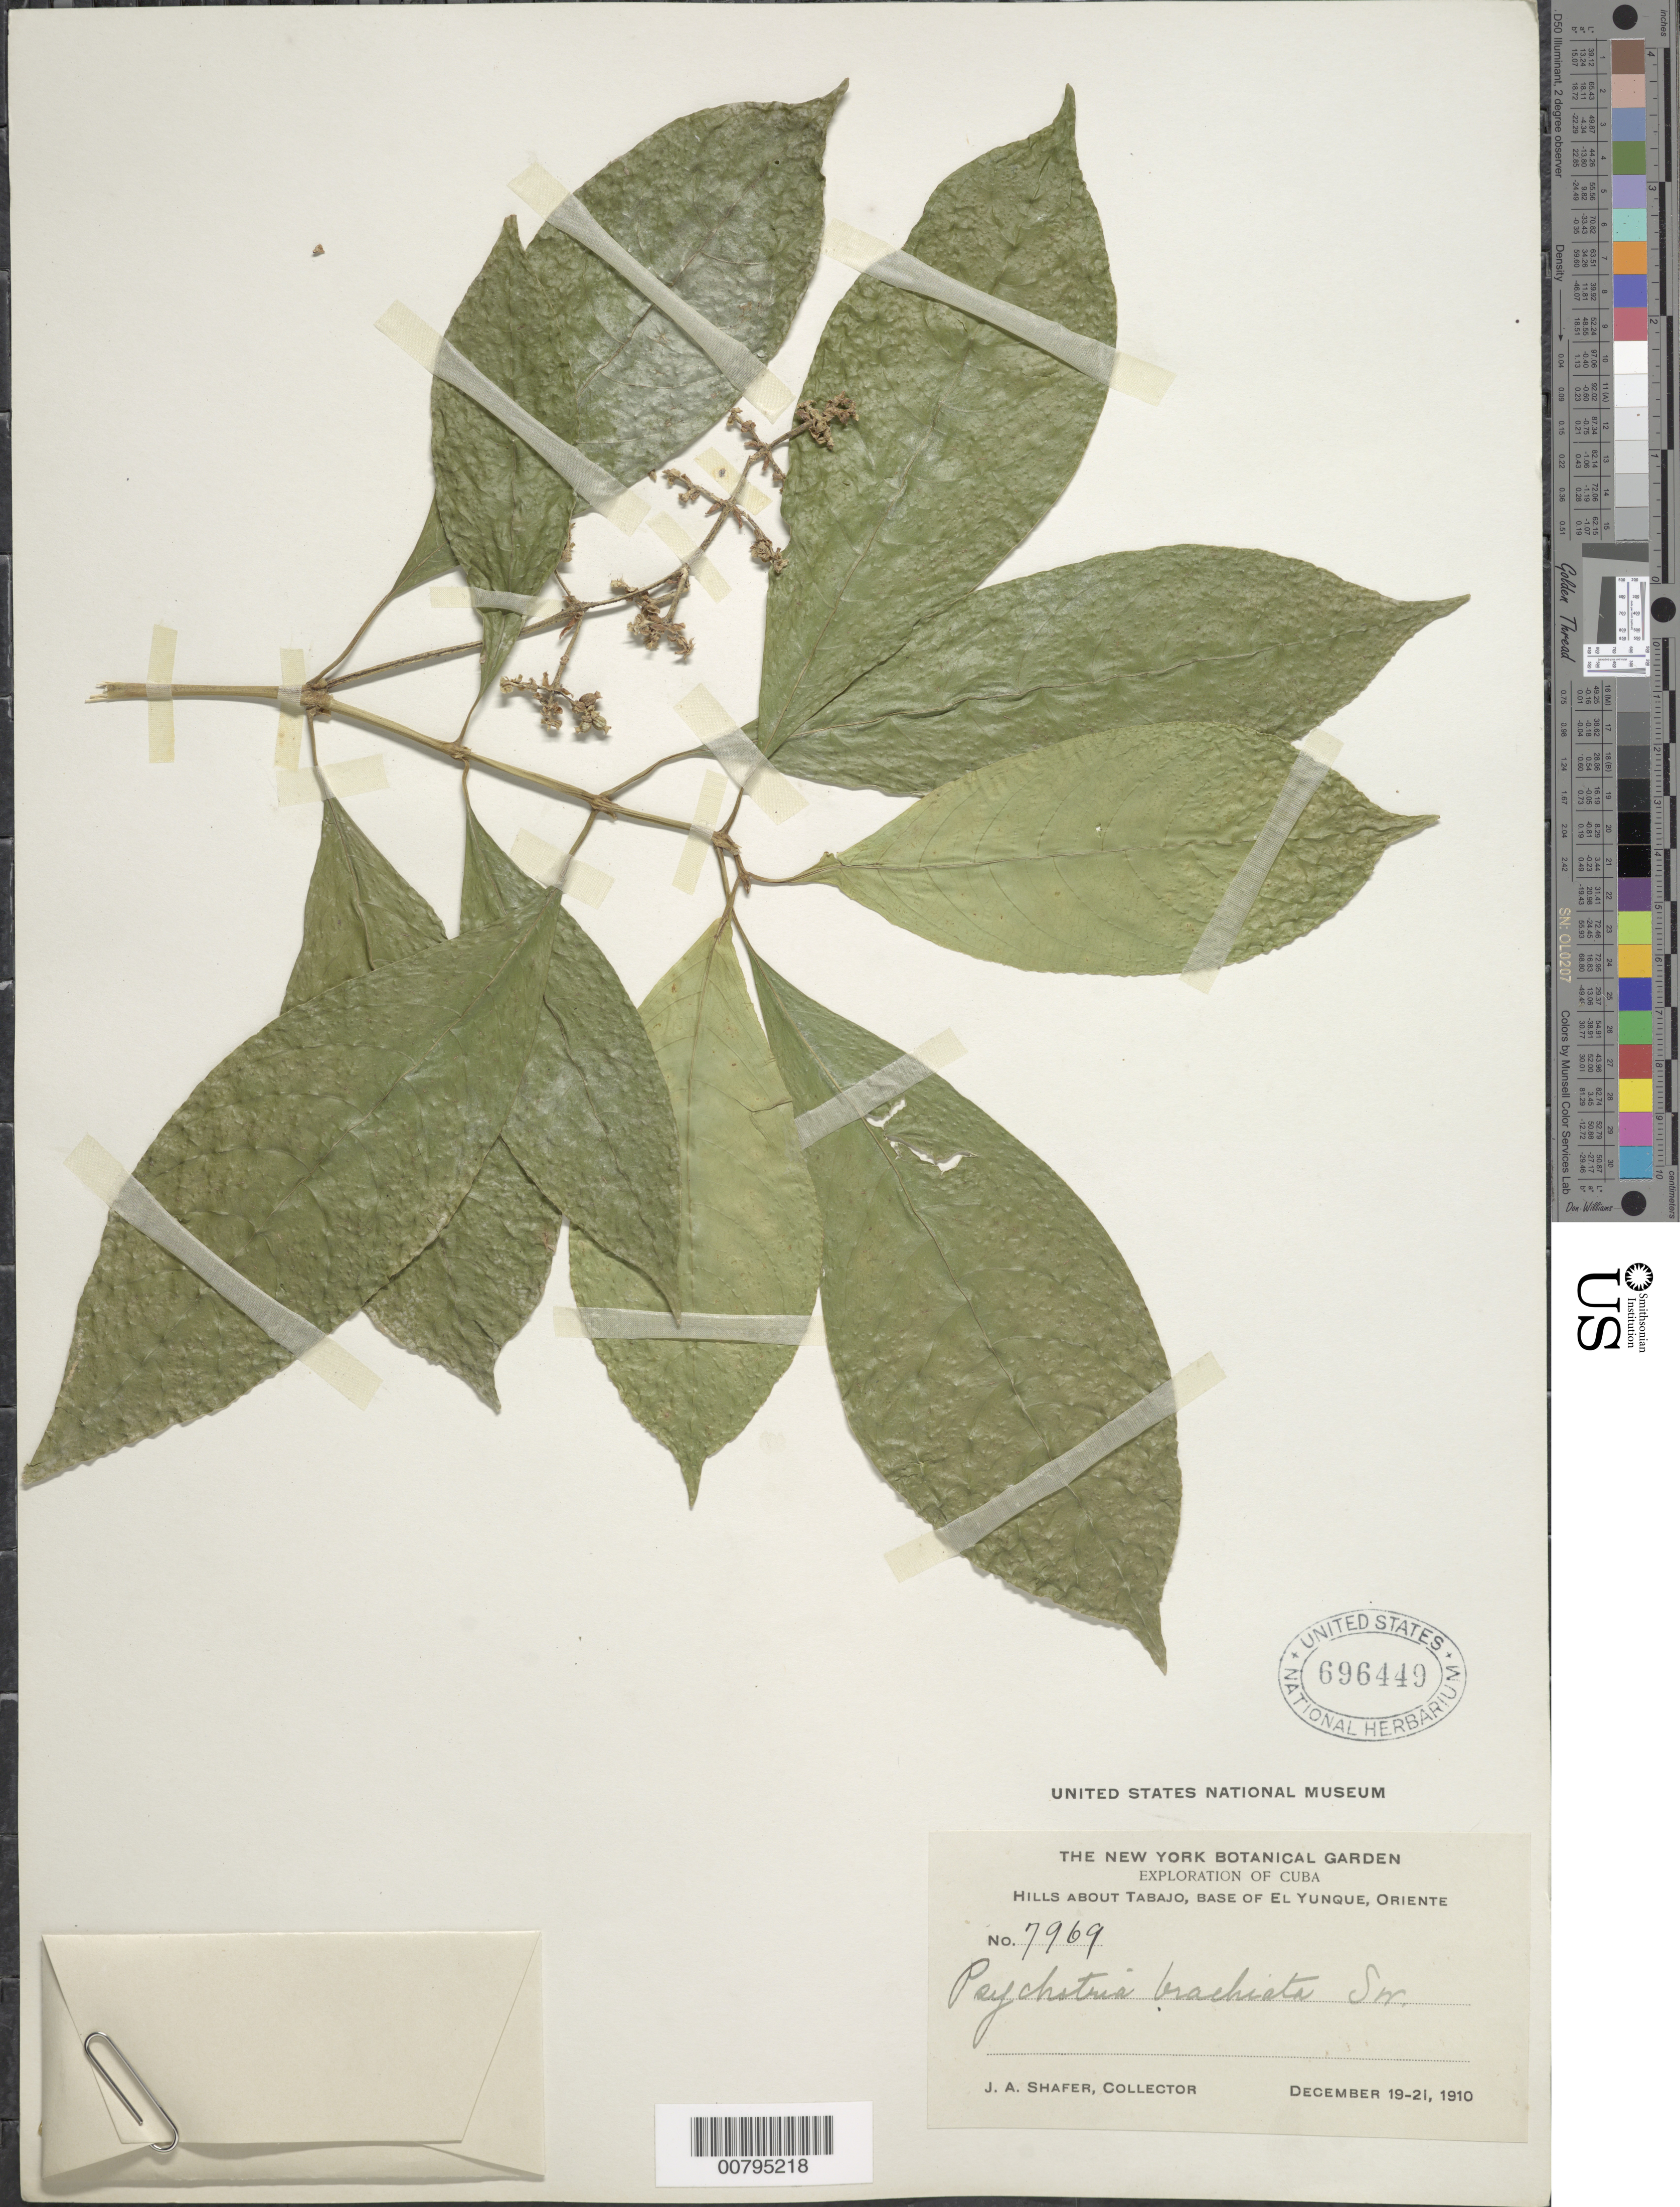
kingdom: Plantae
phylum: Tracheophyta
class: Magnoliopsida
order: Gentianales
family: Rubiaceae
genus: Psychotria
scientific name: Psychotria brachiata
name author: Sw.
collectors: J. A. Shafer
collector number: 7969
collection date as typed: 19 Dec 1910 to 21 Dec 1910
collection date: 1910-12-19/1910-12-21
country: Cuba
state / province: Oriente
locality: Hills about Tabajo of El Yunque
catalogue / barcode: US 696449